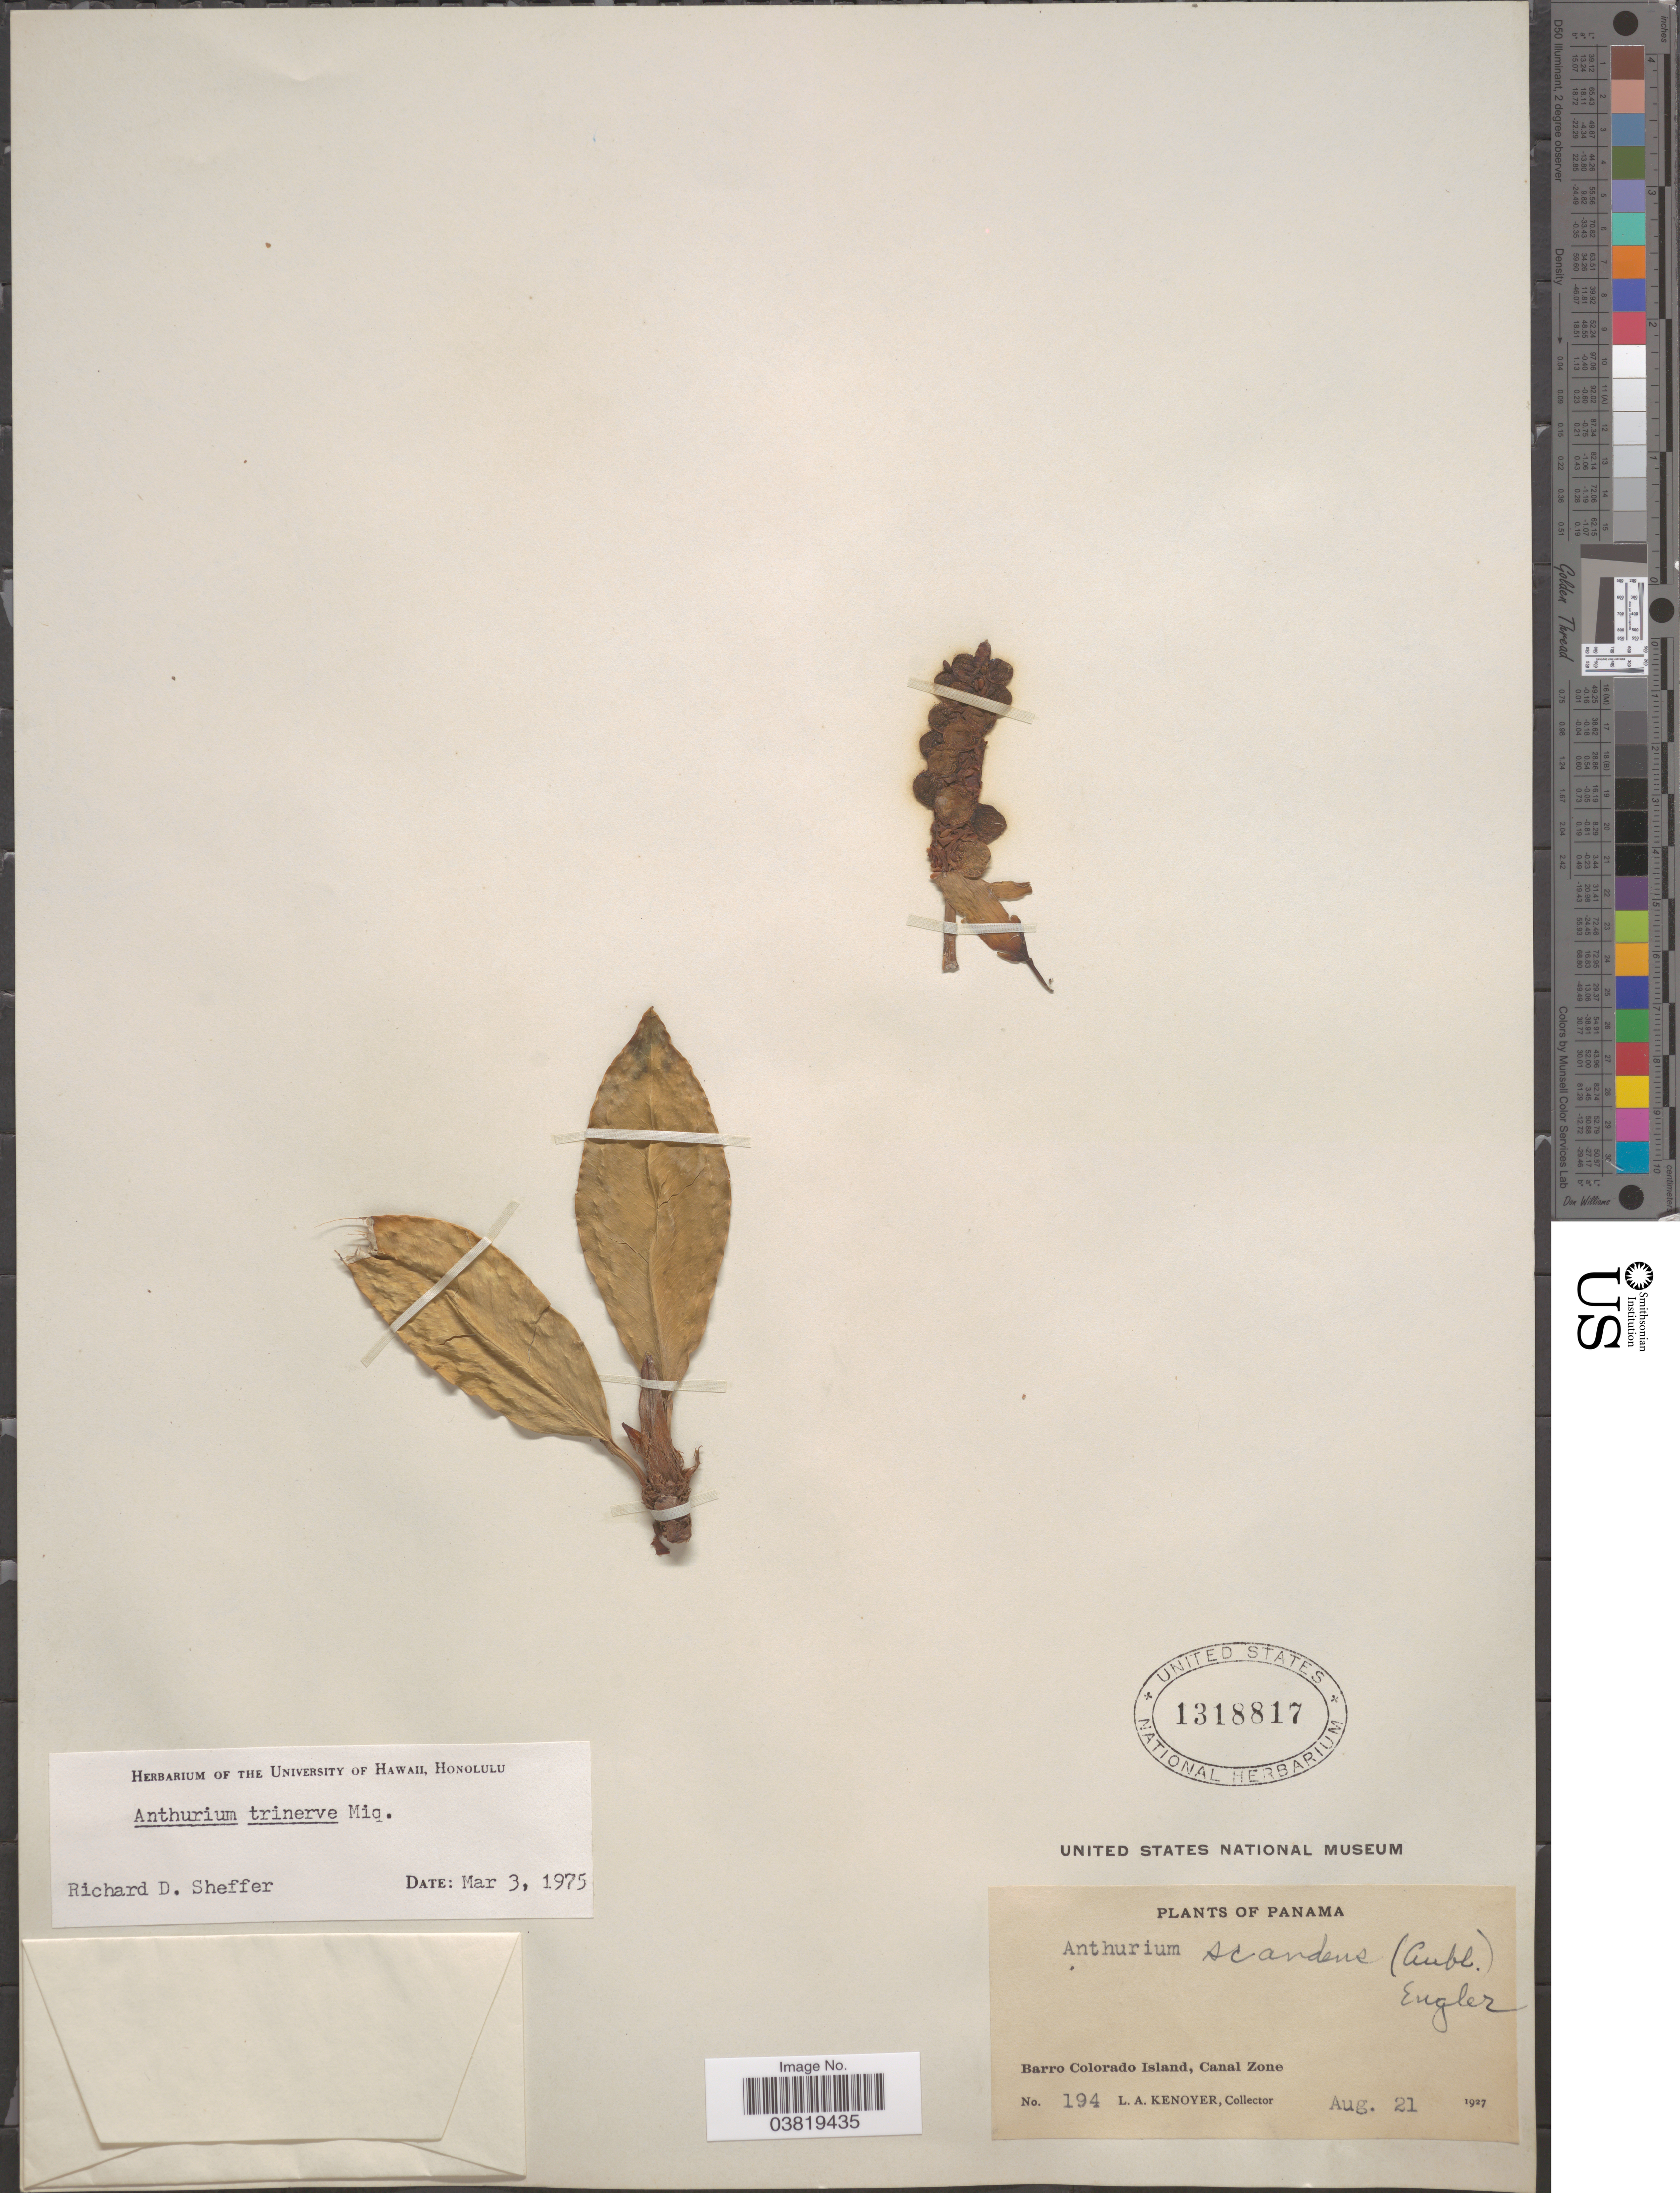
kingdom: Plantae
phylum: Tracheophyta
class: Liliopsida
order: Alismatales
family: Araceae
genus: Anthurium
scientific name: Anthurium trinerve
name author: Miq.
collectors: L. A. Kenoyer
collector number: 194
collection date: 1927-08-21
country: Panama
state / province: Panamá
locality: Barro Colorado Island, Canal Zone.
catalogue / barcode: US 1318817